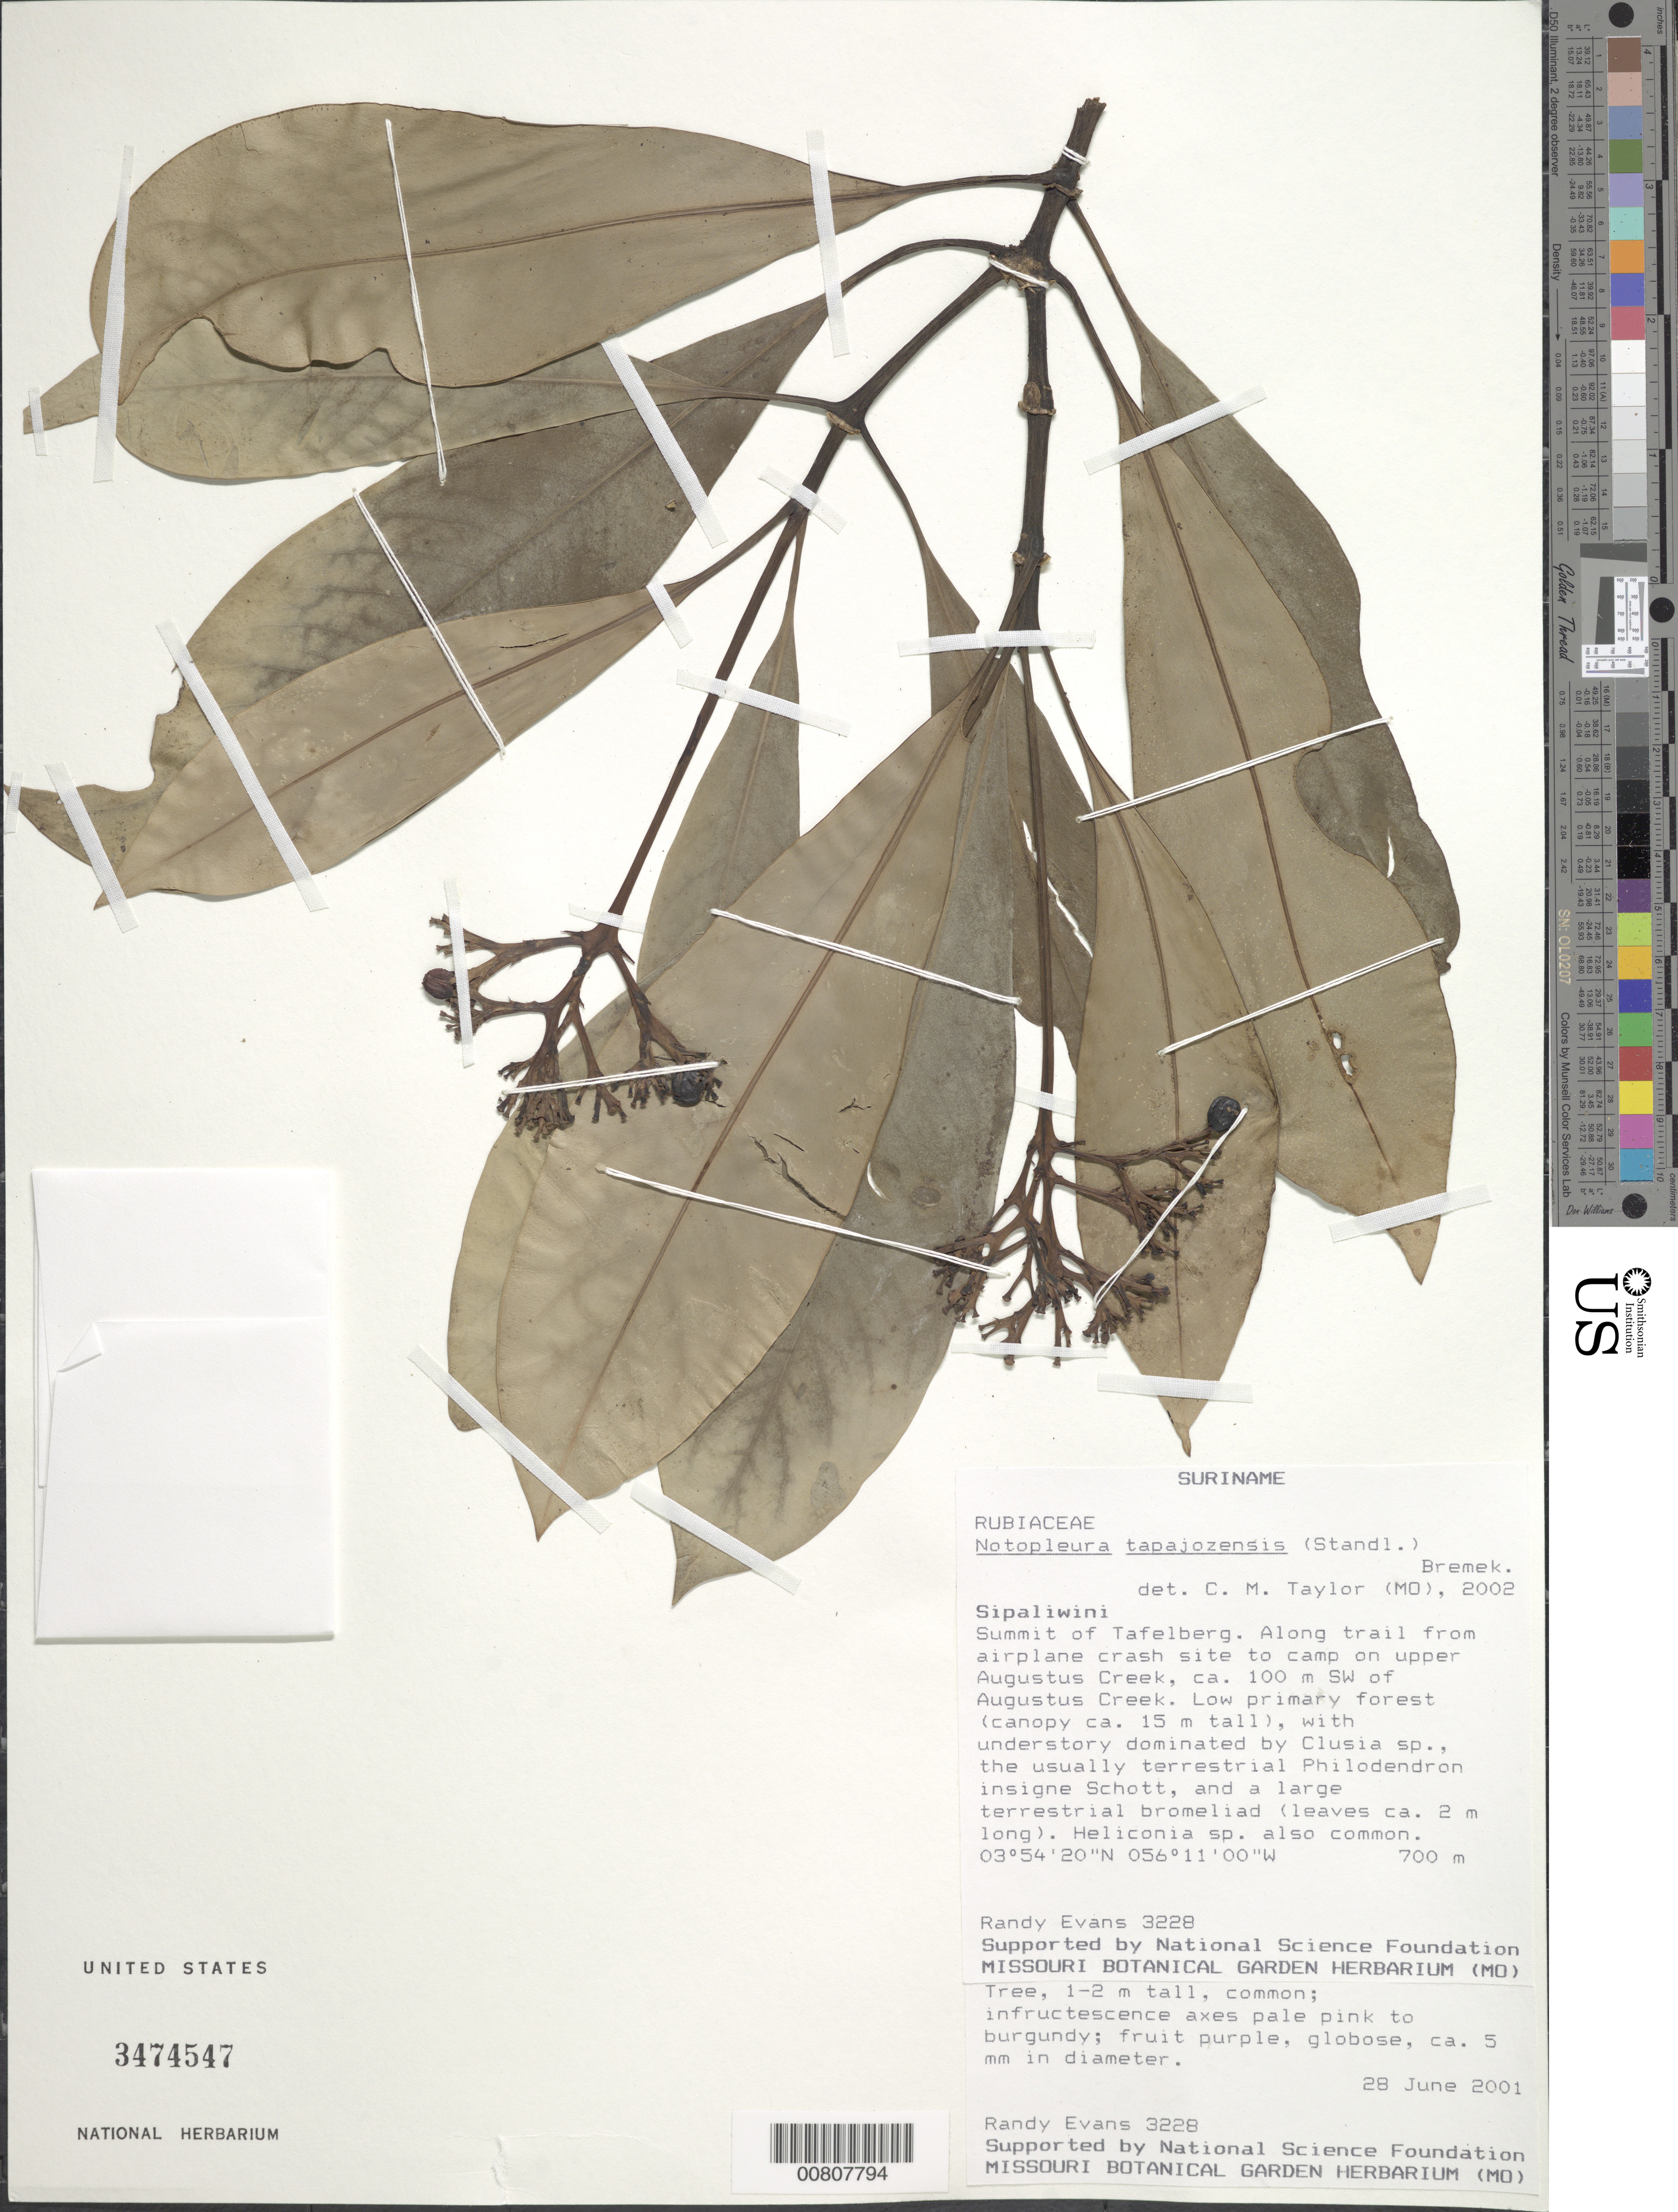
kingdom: Plantae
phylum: Tracheophyta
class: Magnoliopsida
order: Gentianales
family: Rubiaceae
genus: Notopleura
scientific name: Notopleura tapajozensis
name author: (Standl.) Bremek.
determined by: Taylor, Charlotte M.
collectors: R. Evans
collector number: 3228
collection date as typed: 28-Jun-01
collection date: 2001-06-28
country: Suriname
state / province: Sipaliwini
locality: Tafelberg (Table Mountain), summit, trail from airplane crash site to camp on upper Augustus Creek, ca. 100 m SW of Augustus Creek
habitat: Low primary forest (canopy ca. 15 m tall), understory dom. by Clusia sp, the usually terrest Philodendron…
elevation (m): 700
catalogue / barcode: US 3474547